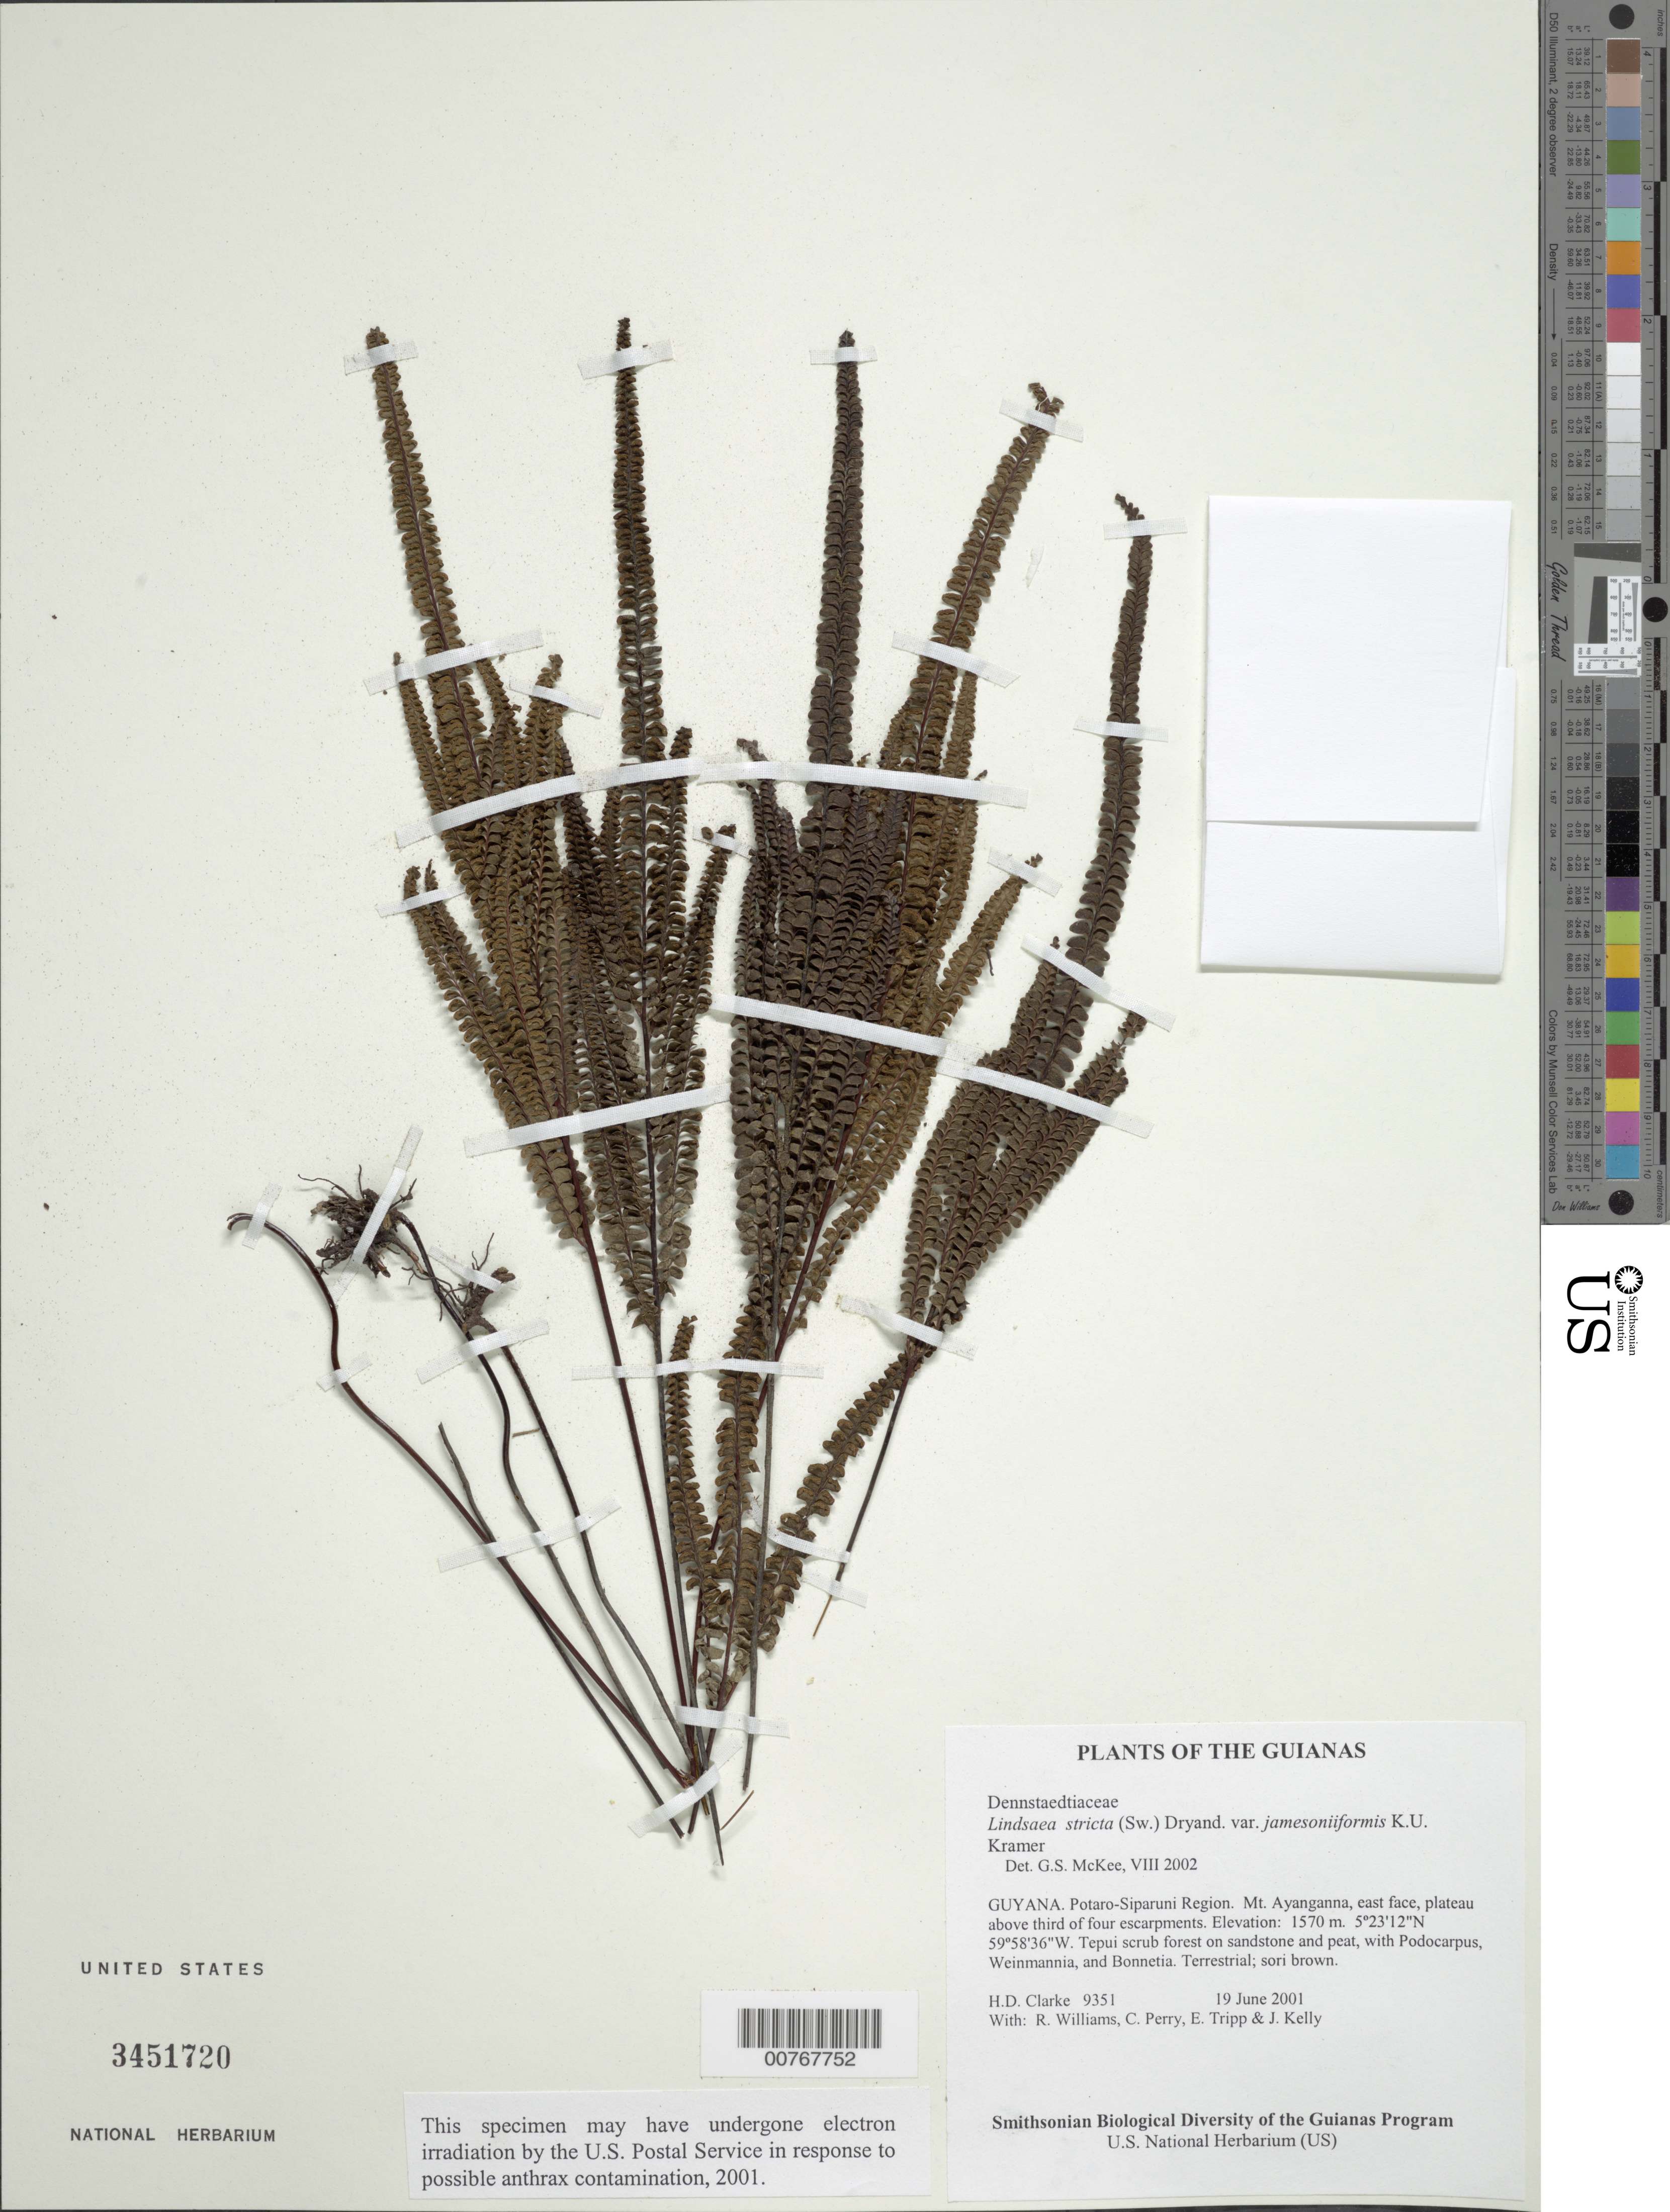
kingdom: Plantae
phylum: Tracheophyta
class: Polypodiopsida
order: Polypodiales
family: Lindsaeaceae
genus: Lindsaea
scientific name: Lindsaea stricta var. jamesoniiformis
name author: K.U. Kramer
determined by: McKee, G. S., (US), NMNH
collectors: H. D. Clarke, R. Williams, C. Perry, E. Tripp & J. Kelly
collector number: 9351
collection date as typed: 19 June 2001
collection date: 2001-06-19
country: Guyana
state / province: Potaro-Siparuni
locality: Mt. Ayanganna, east face, plateau above third of four escarpments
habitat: Tepui scrub forest on sandstone and peat, with Podocarpus, Weinmannia, and Bonnetia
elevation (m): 1570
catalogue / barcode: US 3451720